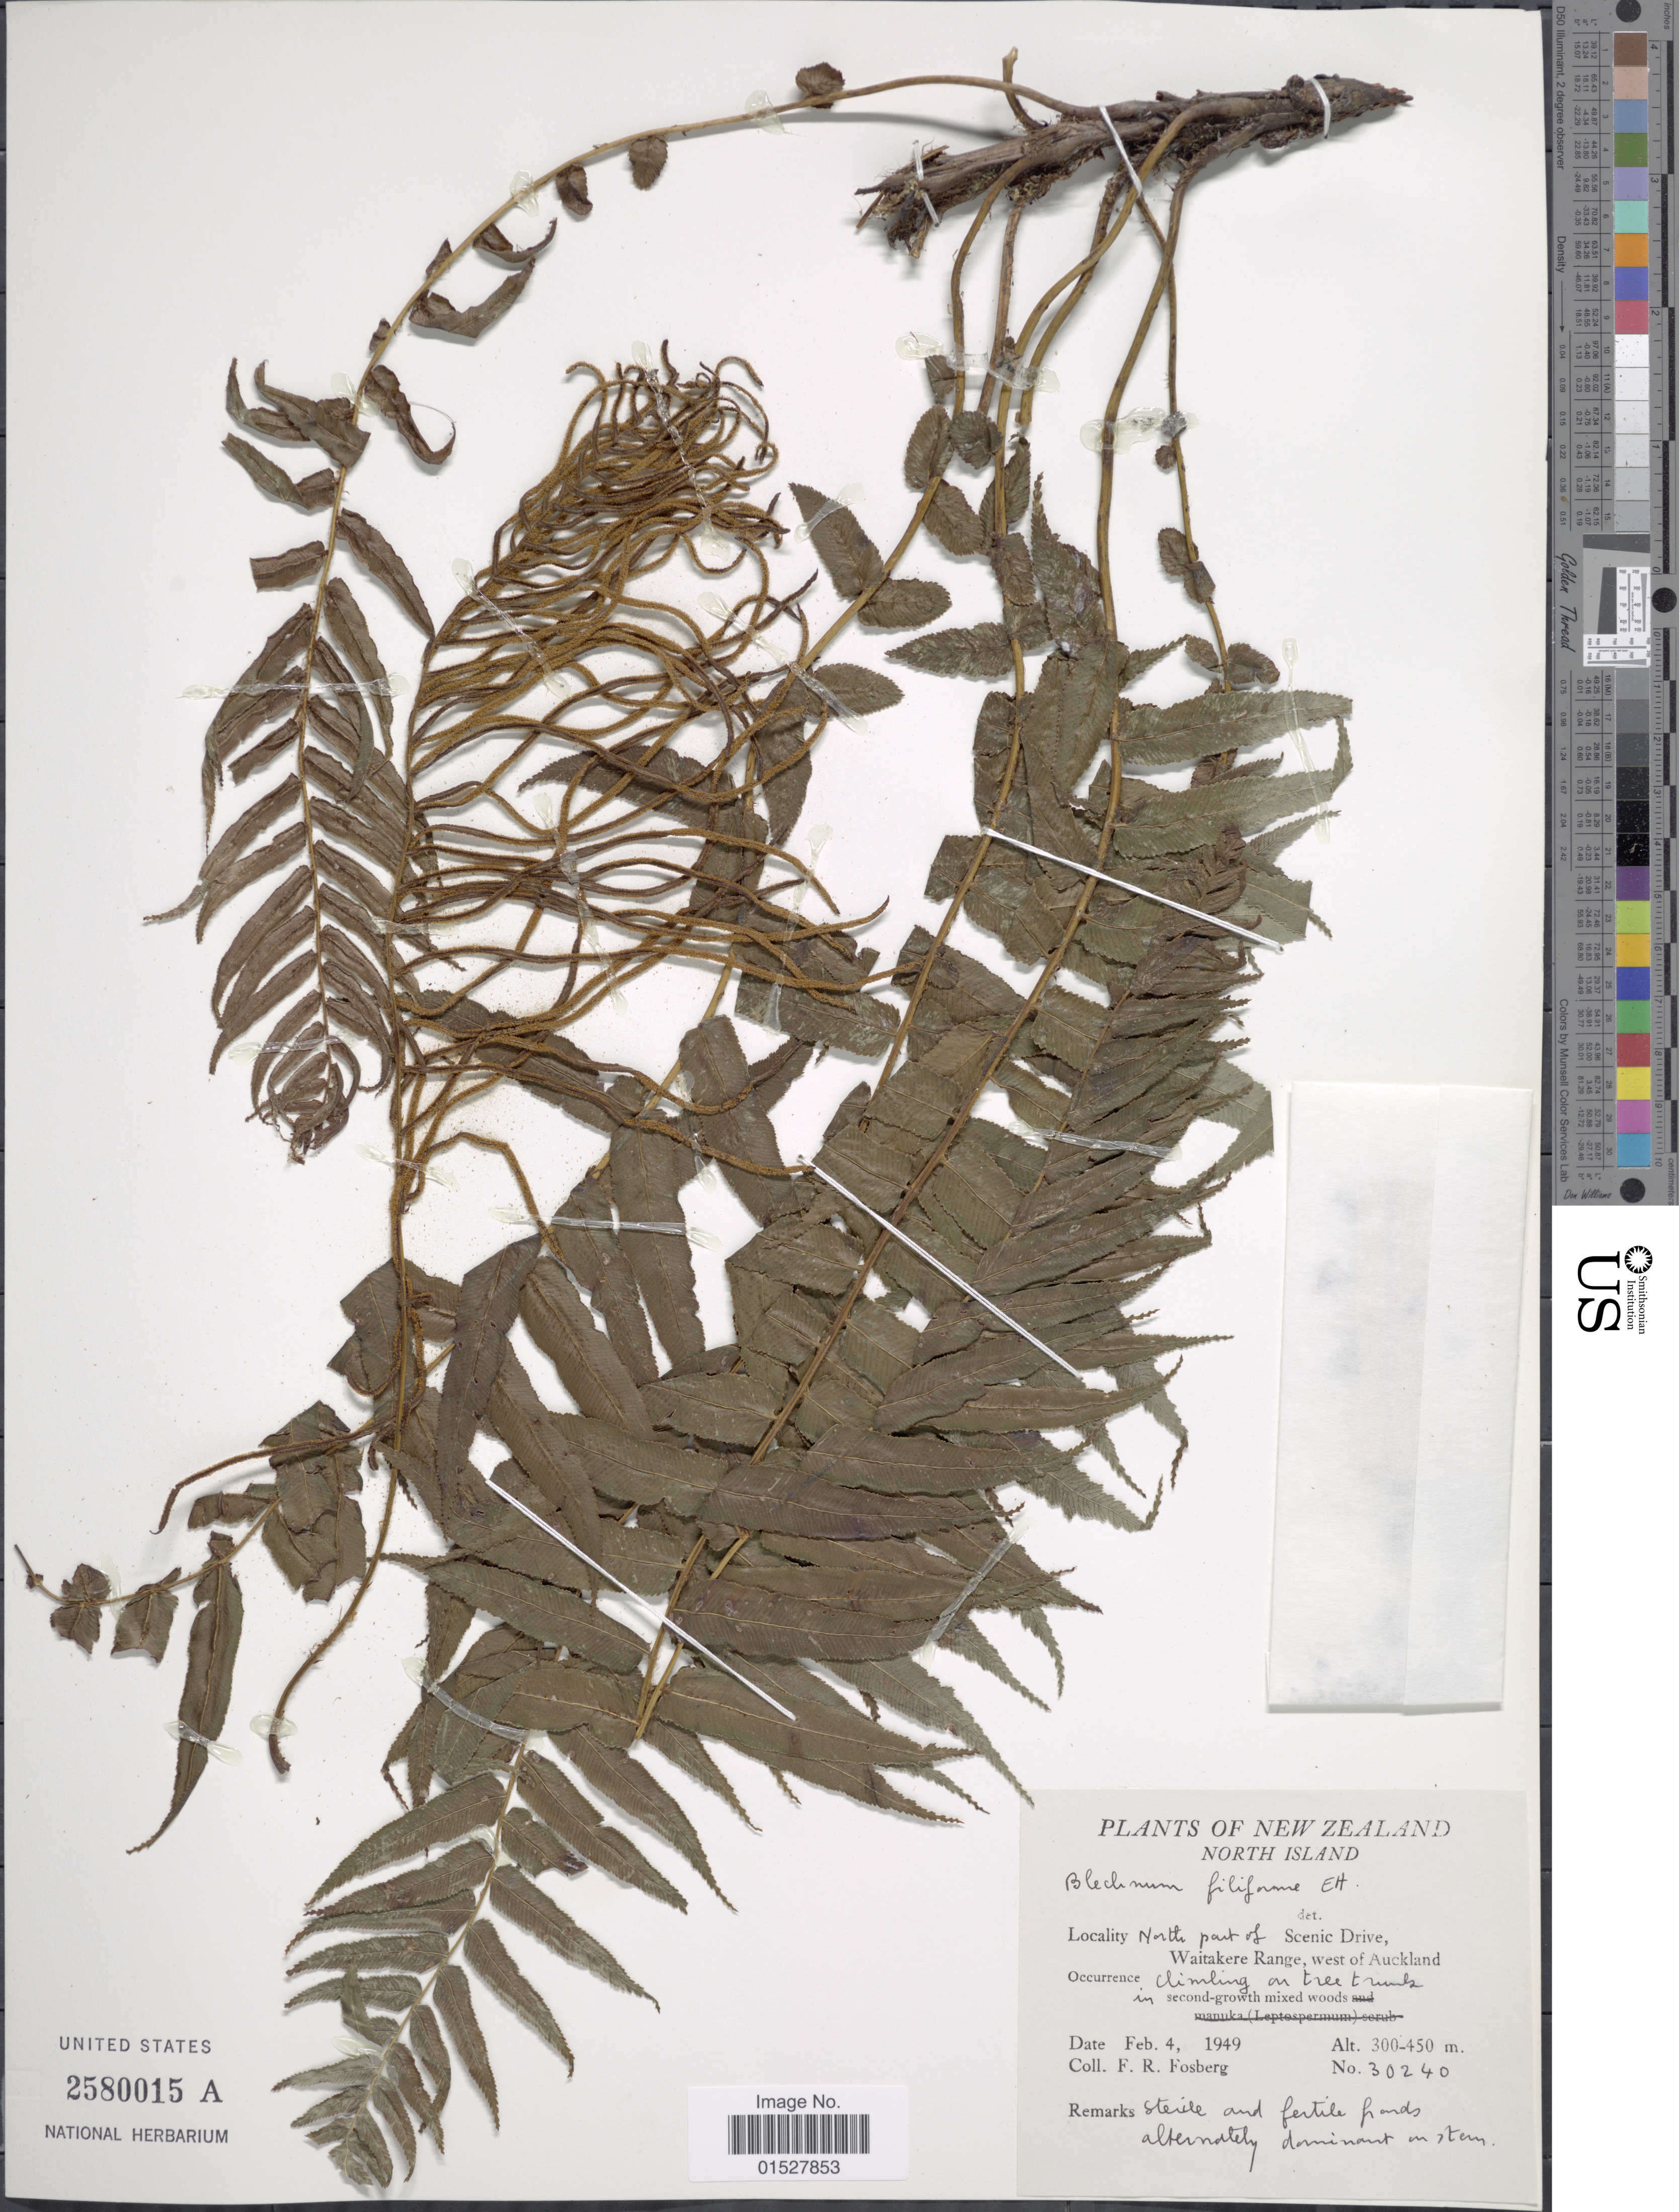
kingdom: Plantae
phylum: Tracheophyta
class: Polypodiopsida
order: Polypodiales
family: Blechnaceae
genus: Blechnum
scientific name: Blechnum filiforme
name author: (A. Cunn.) Ettingsh.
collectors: F. R. Fosberg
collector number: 30240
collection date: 1949-02-04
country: New Zealand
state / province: Auckland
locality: North Island, north part of Scienic Drive, Waitakere Range, west of Auckland.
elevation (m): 300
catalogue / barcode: US 2580015A